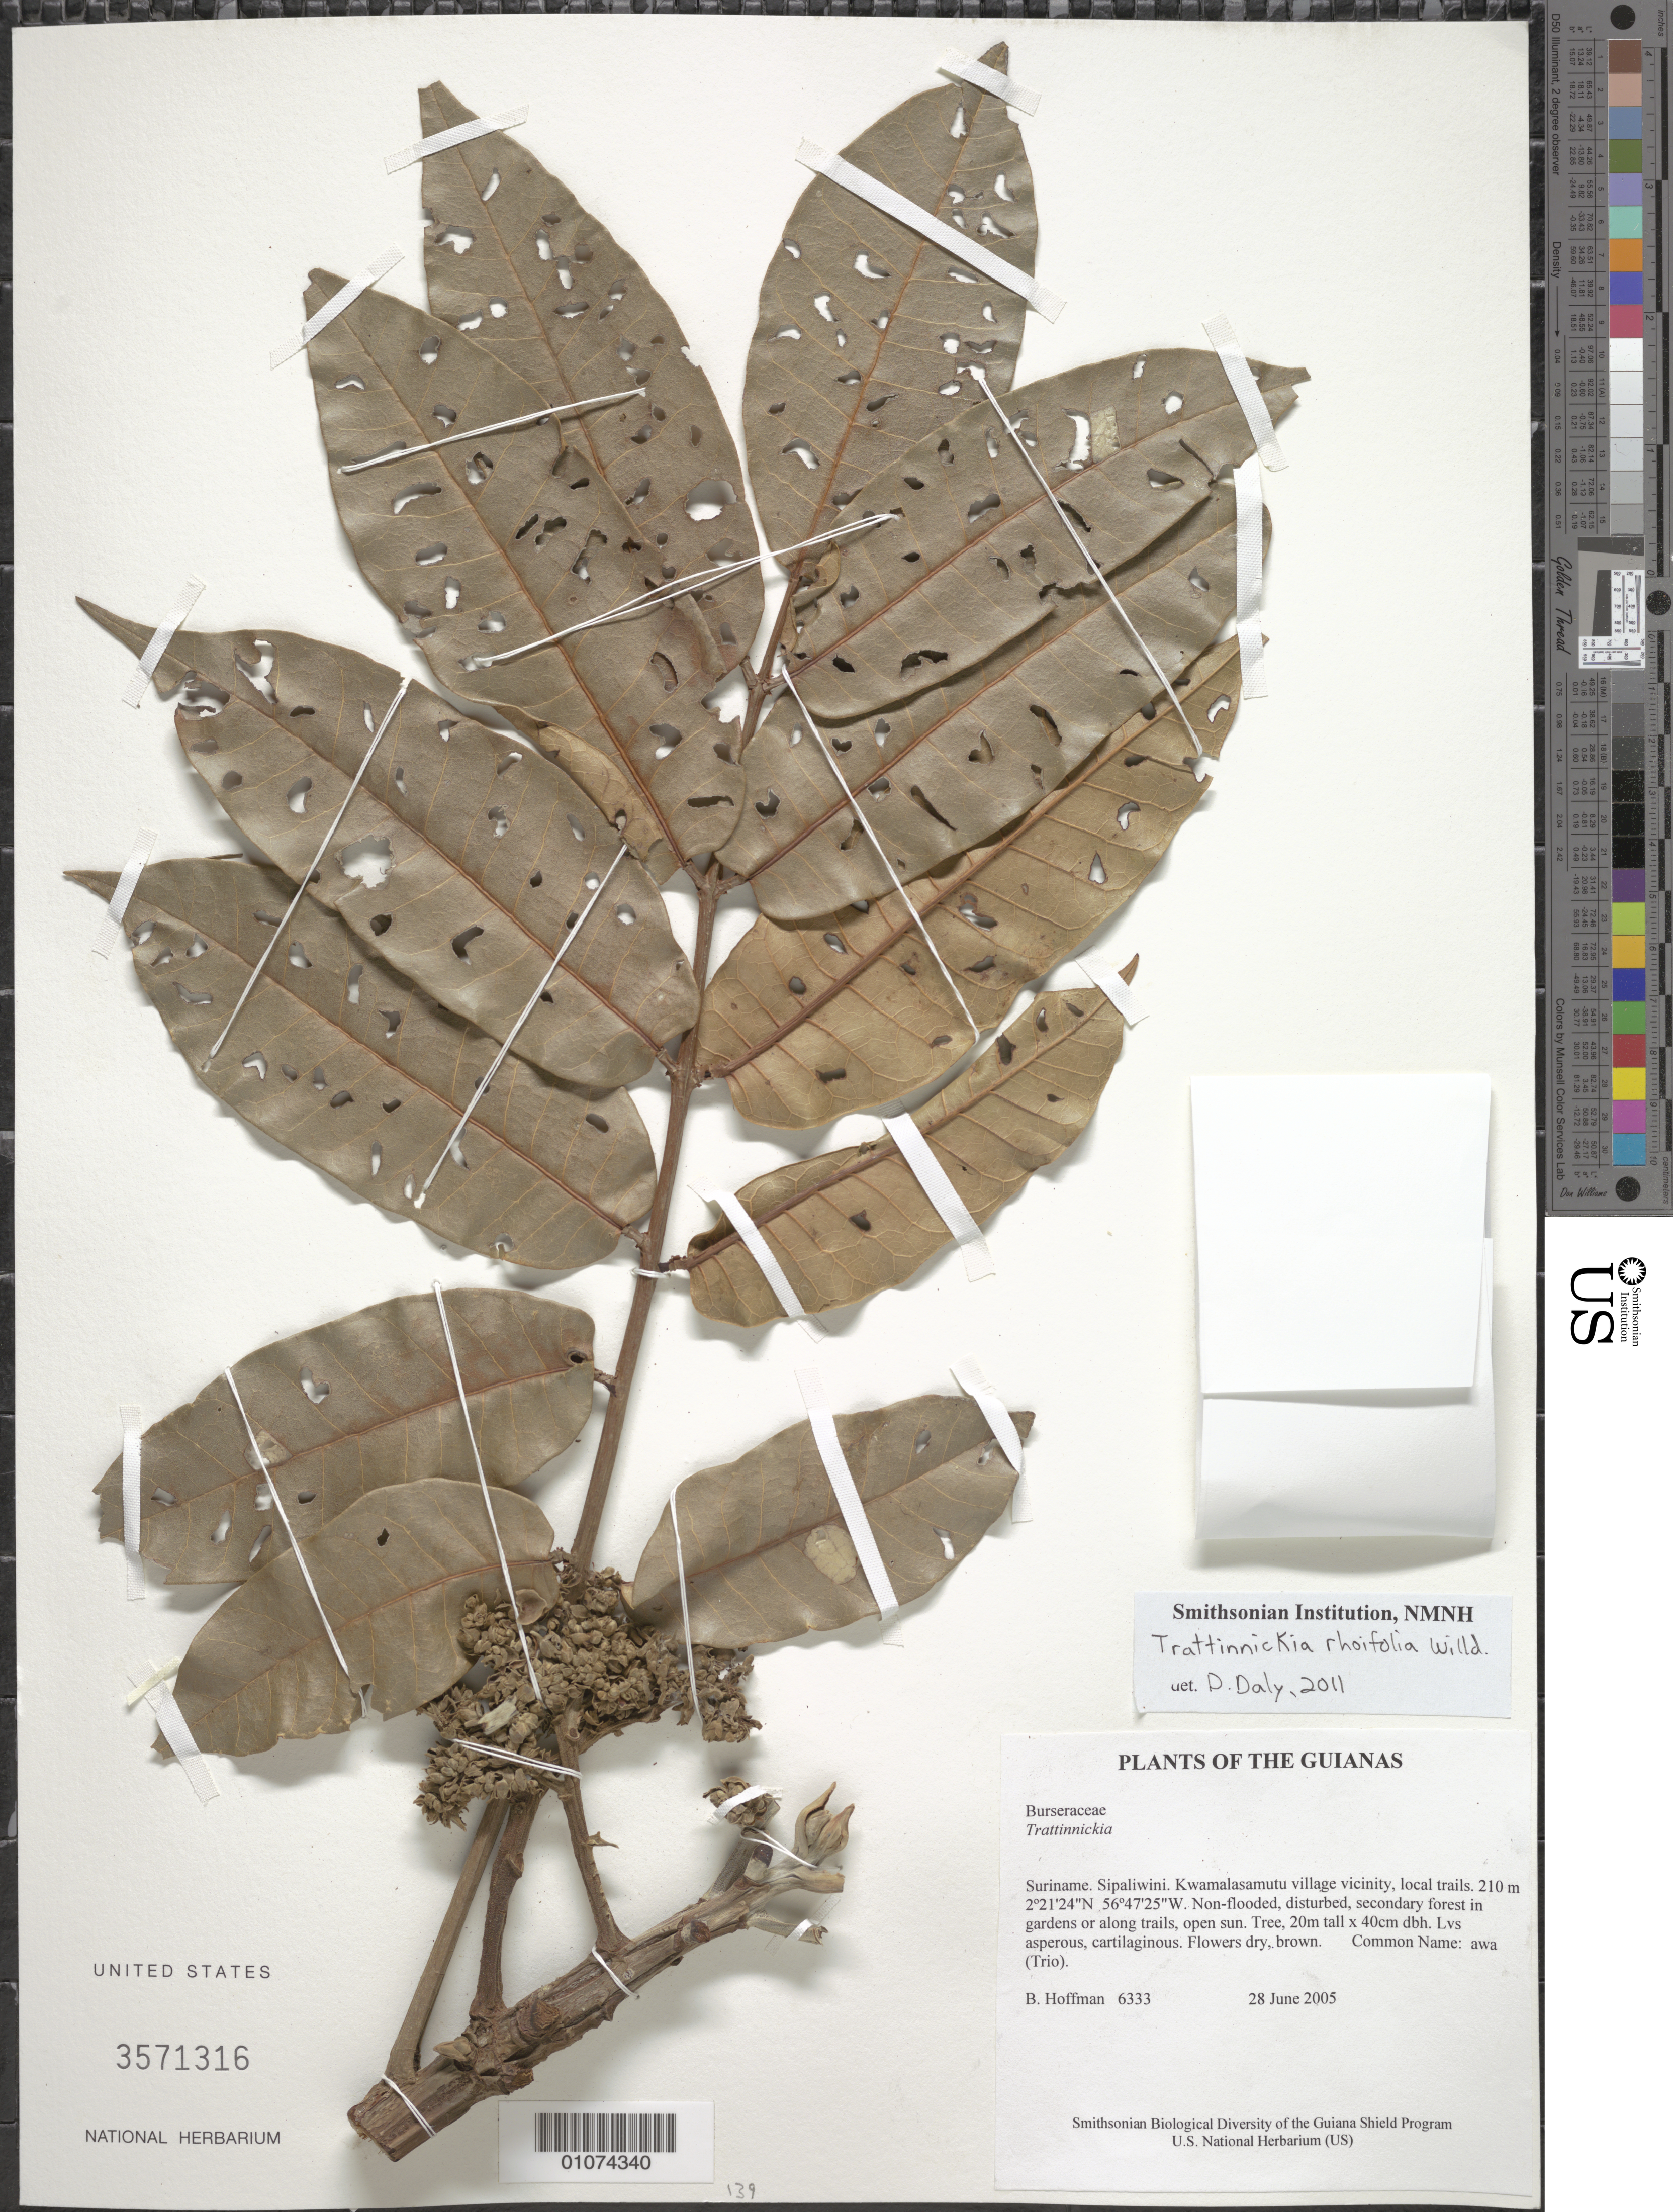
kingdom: Plantae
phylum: Tracheophyta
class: Magnoliopsida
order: Sapindales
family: Burseraceae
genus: Trattinnickia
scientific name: Trattinnickia rhoifolia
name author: Willd.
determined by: Daly, D. C.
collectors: B. Hoffman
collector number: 6333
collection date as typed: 28 June 2005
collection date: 2005-06-28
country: Suriname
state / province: Sipaliwini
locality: Kwamalasamutu village vicinity, local trails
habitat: Non-flooded, disturbed, secondary forest in gardens or along trails, open sun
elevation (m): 210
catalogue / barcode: US 3571316